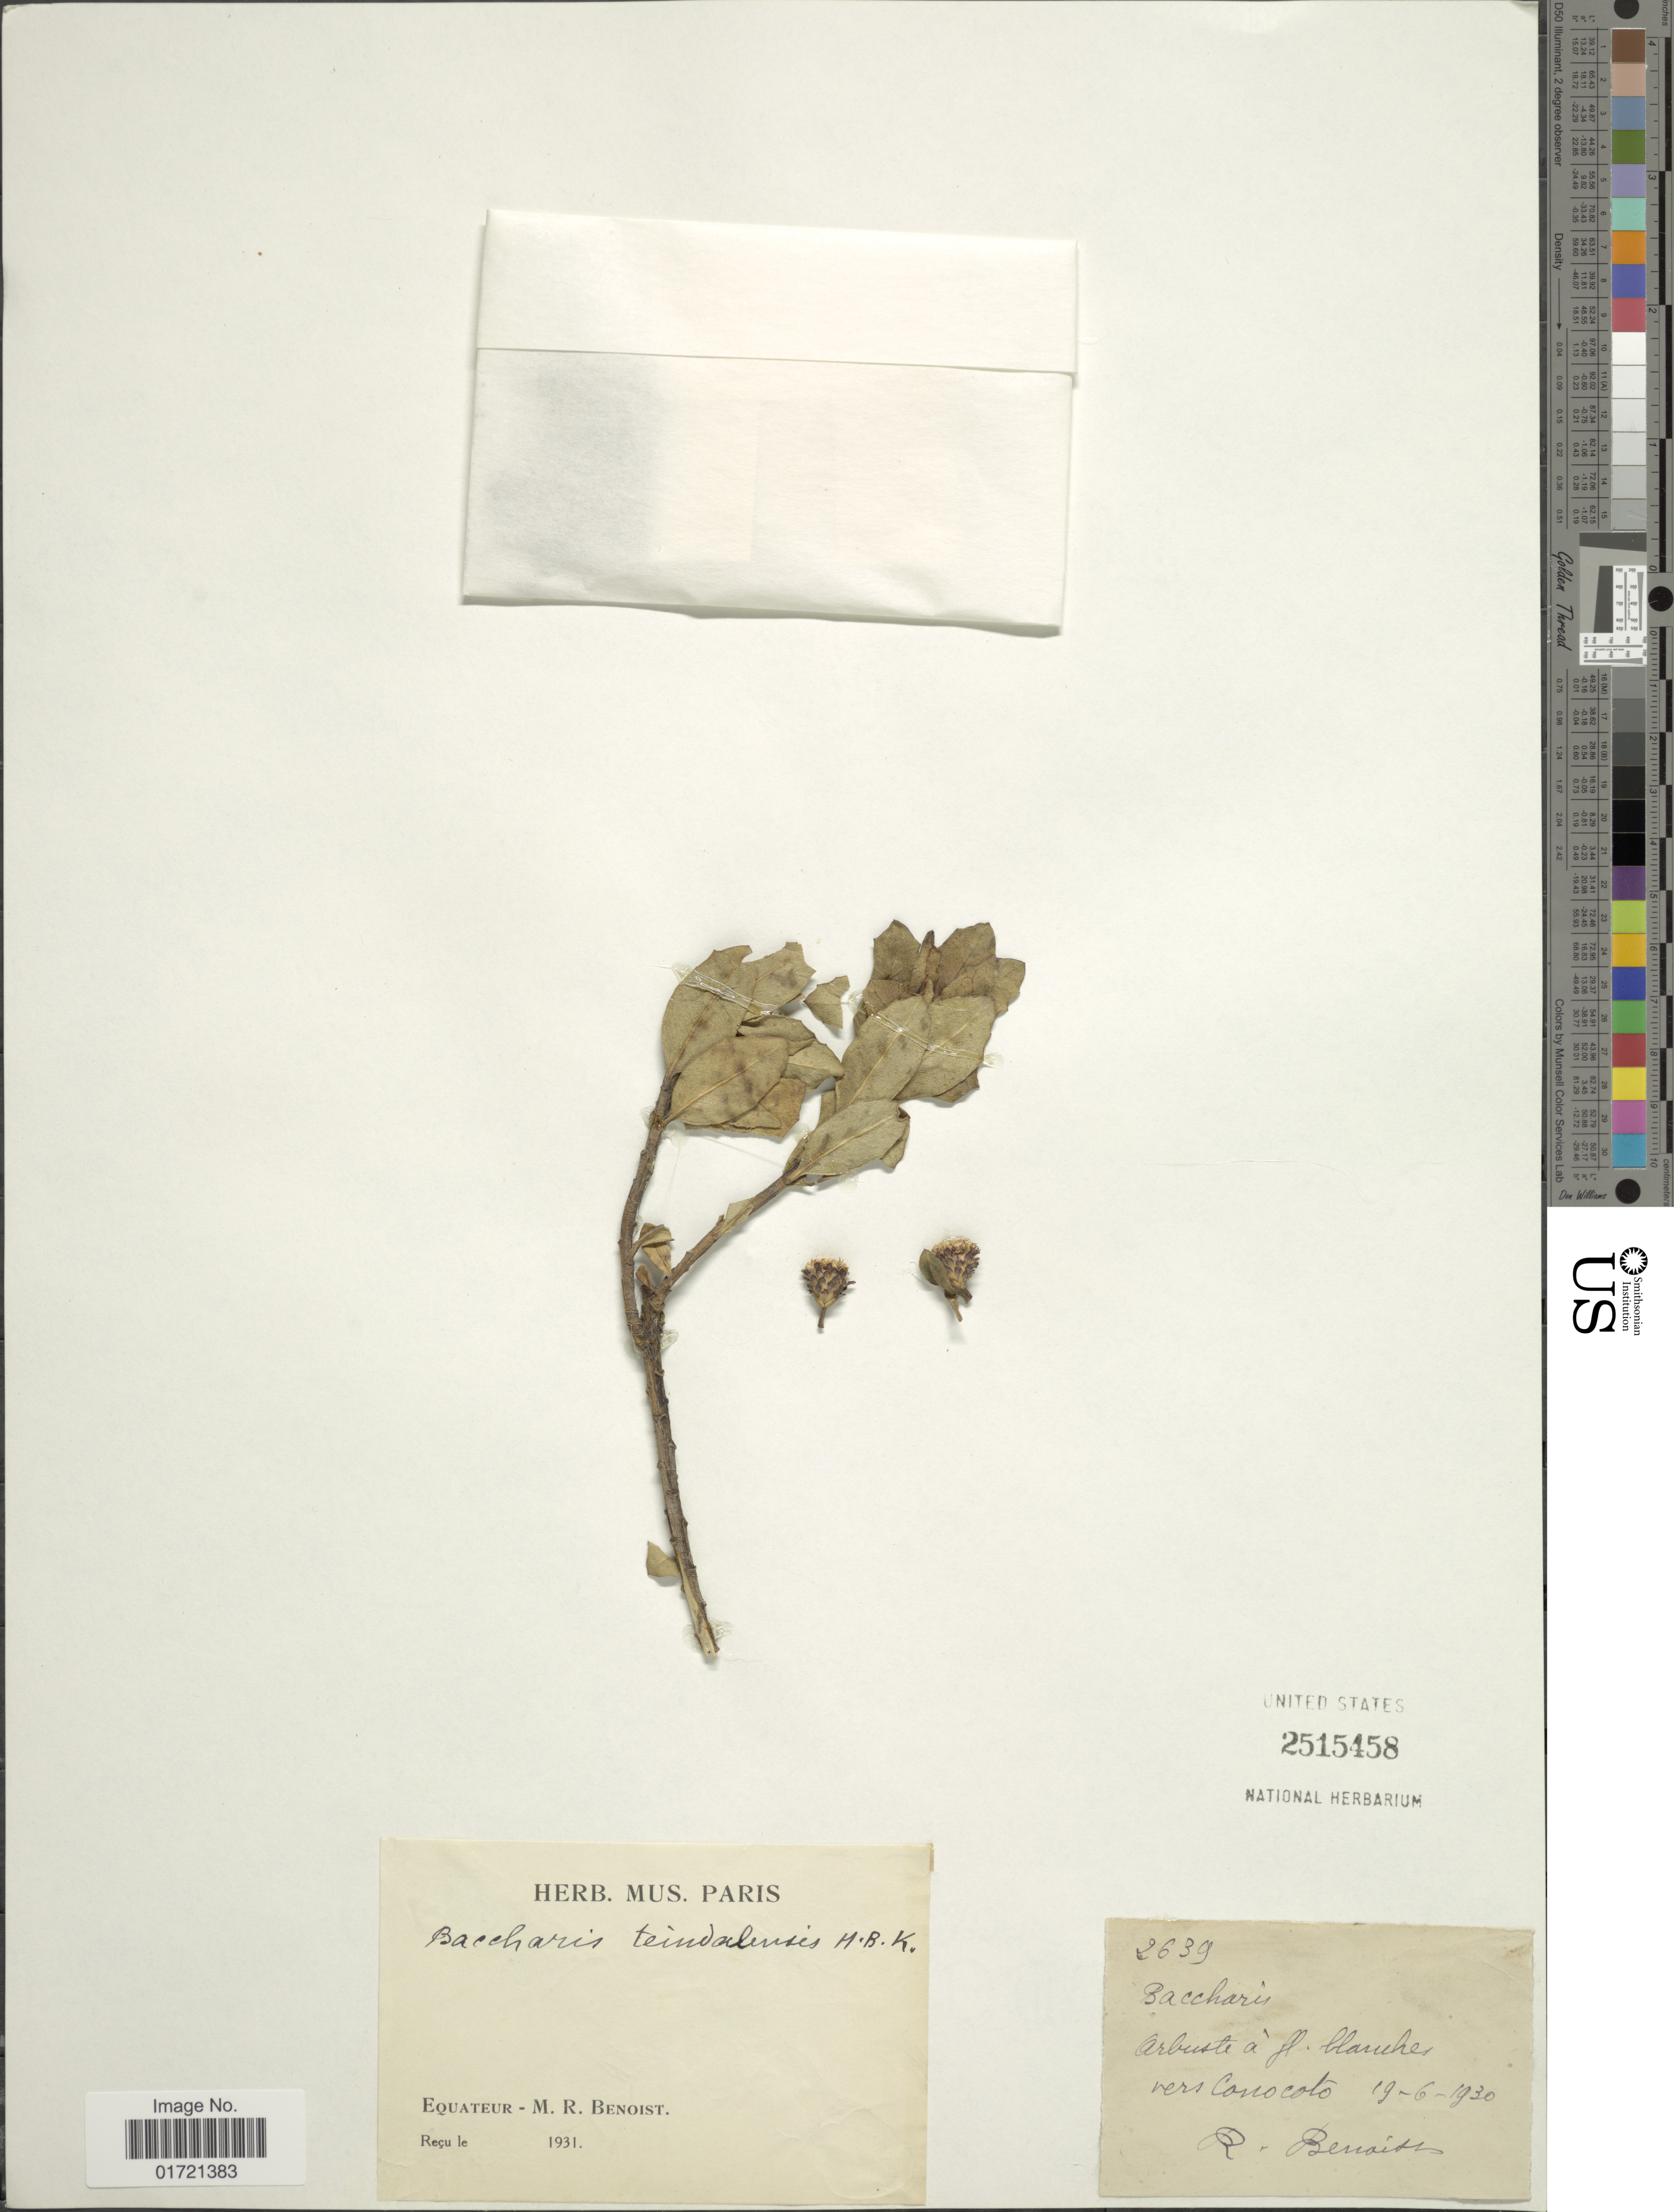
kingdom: Plantae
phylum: Tracheophyta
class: Magnoliopsida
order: Asterales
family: Asteraceae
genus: Baccharis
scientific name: Baccharis teindalensis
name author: Kunth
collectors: R. Benoist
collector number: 2639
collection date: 1930-06-19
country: Ecuador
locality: Arbuste à fl. blancher vers Conocoto.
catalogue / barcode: US 2515458